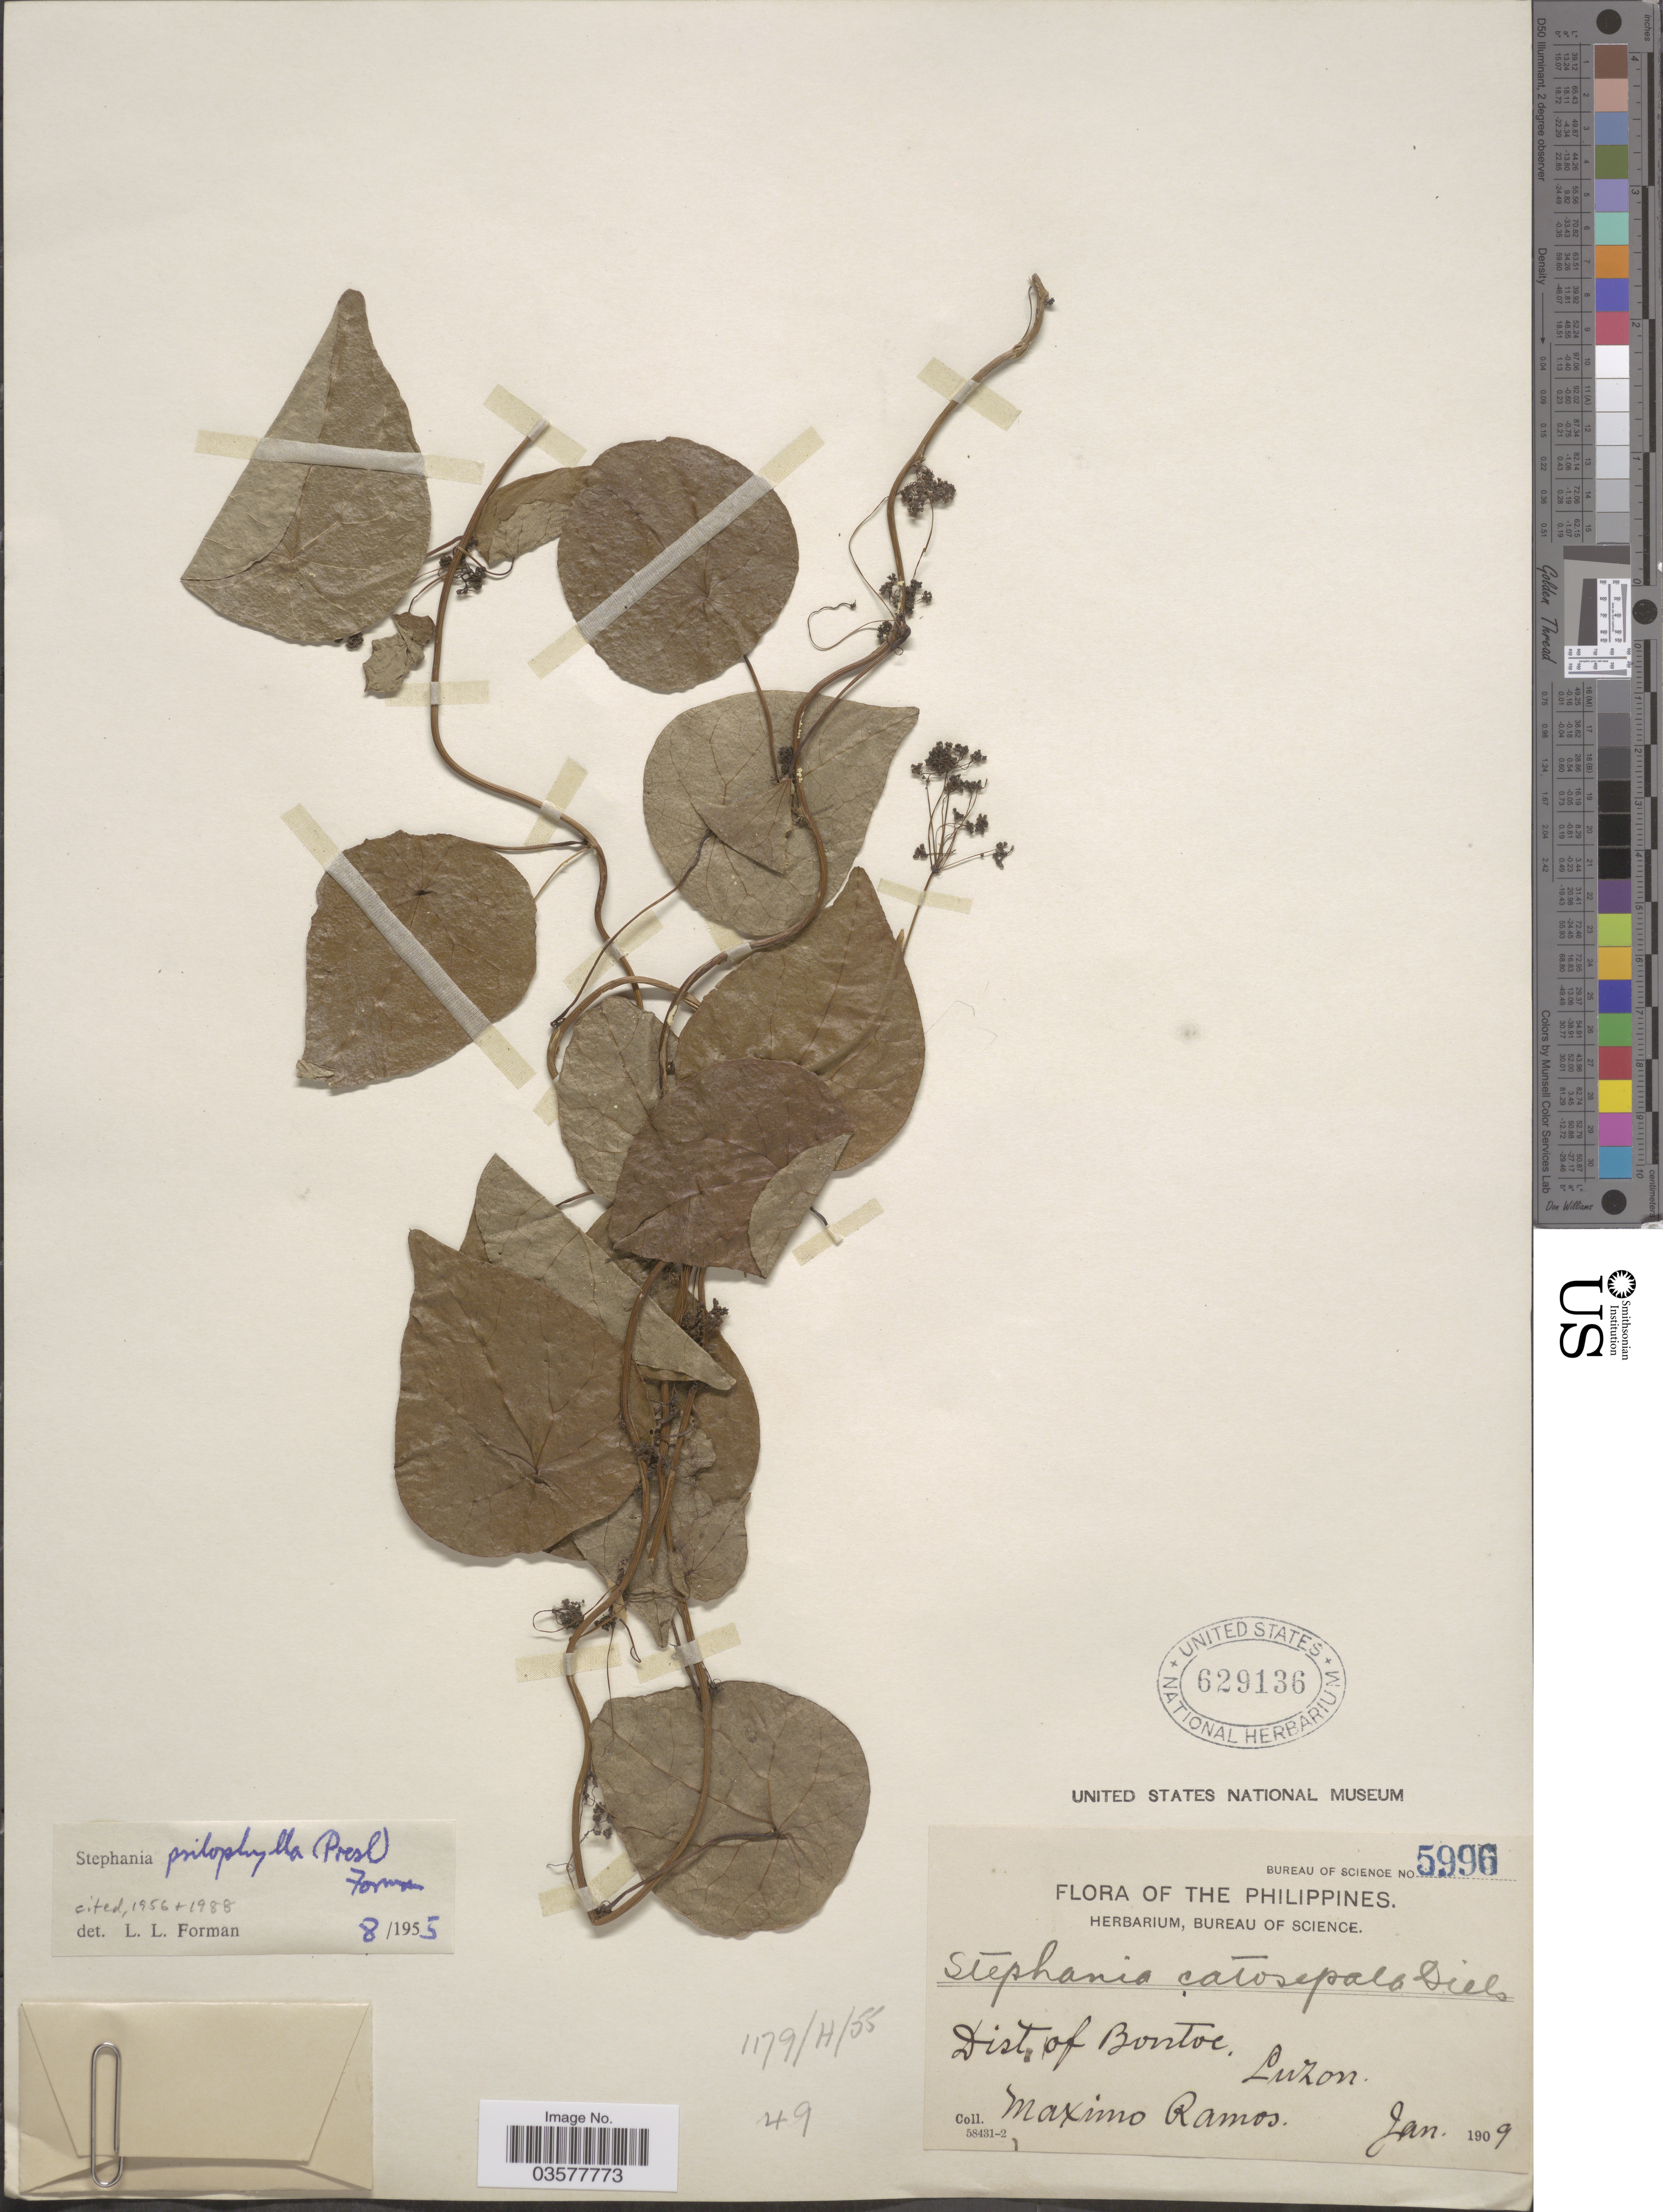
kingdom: Plantae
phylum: Tracheophyta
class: Magnoliopsida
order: Ranunculales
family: Menispermaceae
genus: Stephania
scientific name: Stephania psilophylla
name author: (C. Presl) Forman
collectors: M. Ramos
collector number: Bureau of Science 5996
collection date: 1909-01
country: Philippines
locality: Dist of Bontoe, Luzon.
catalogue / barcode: US 629136